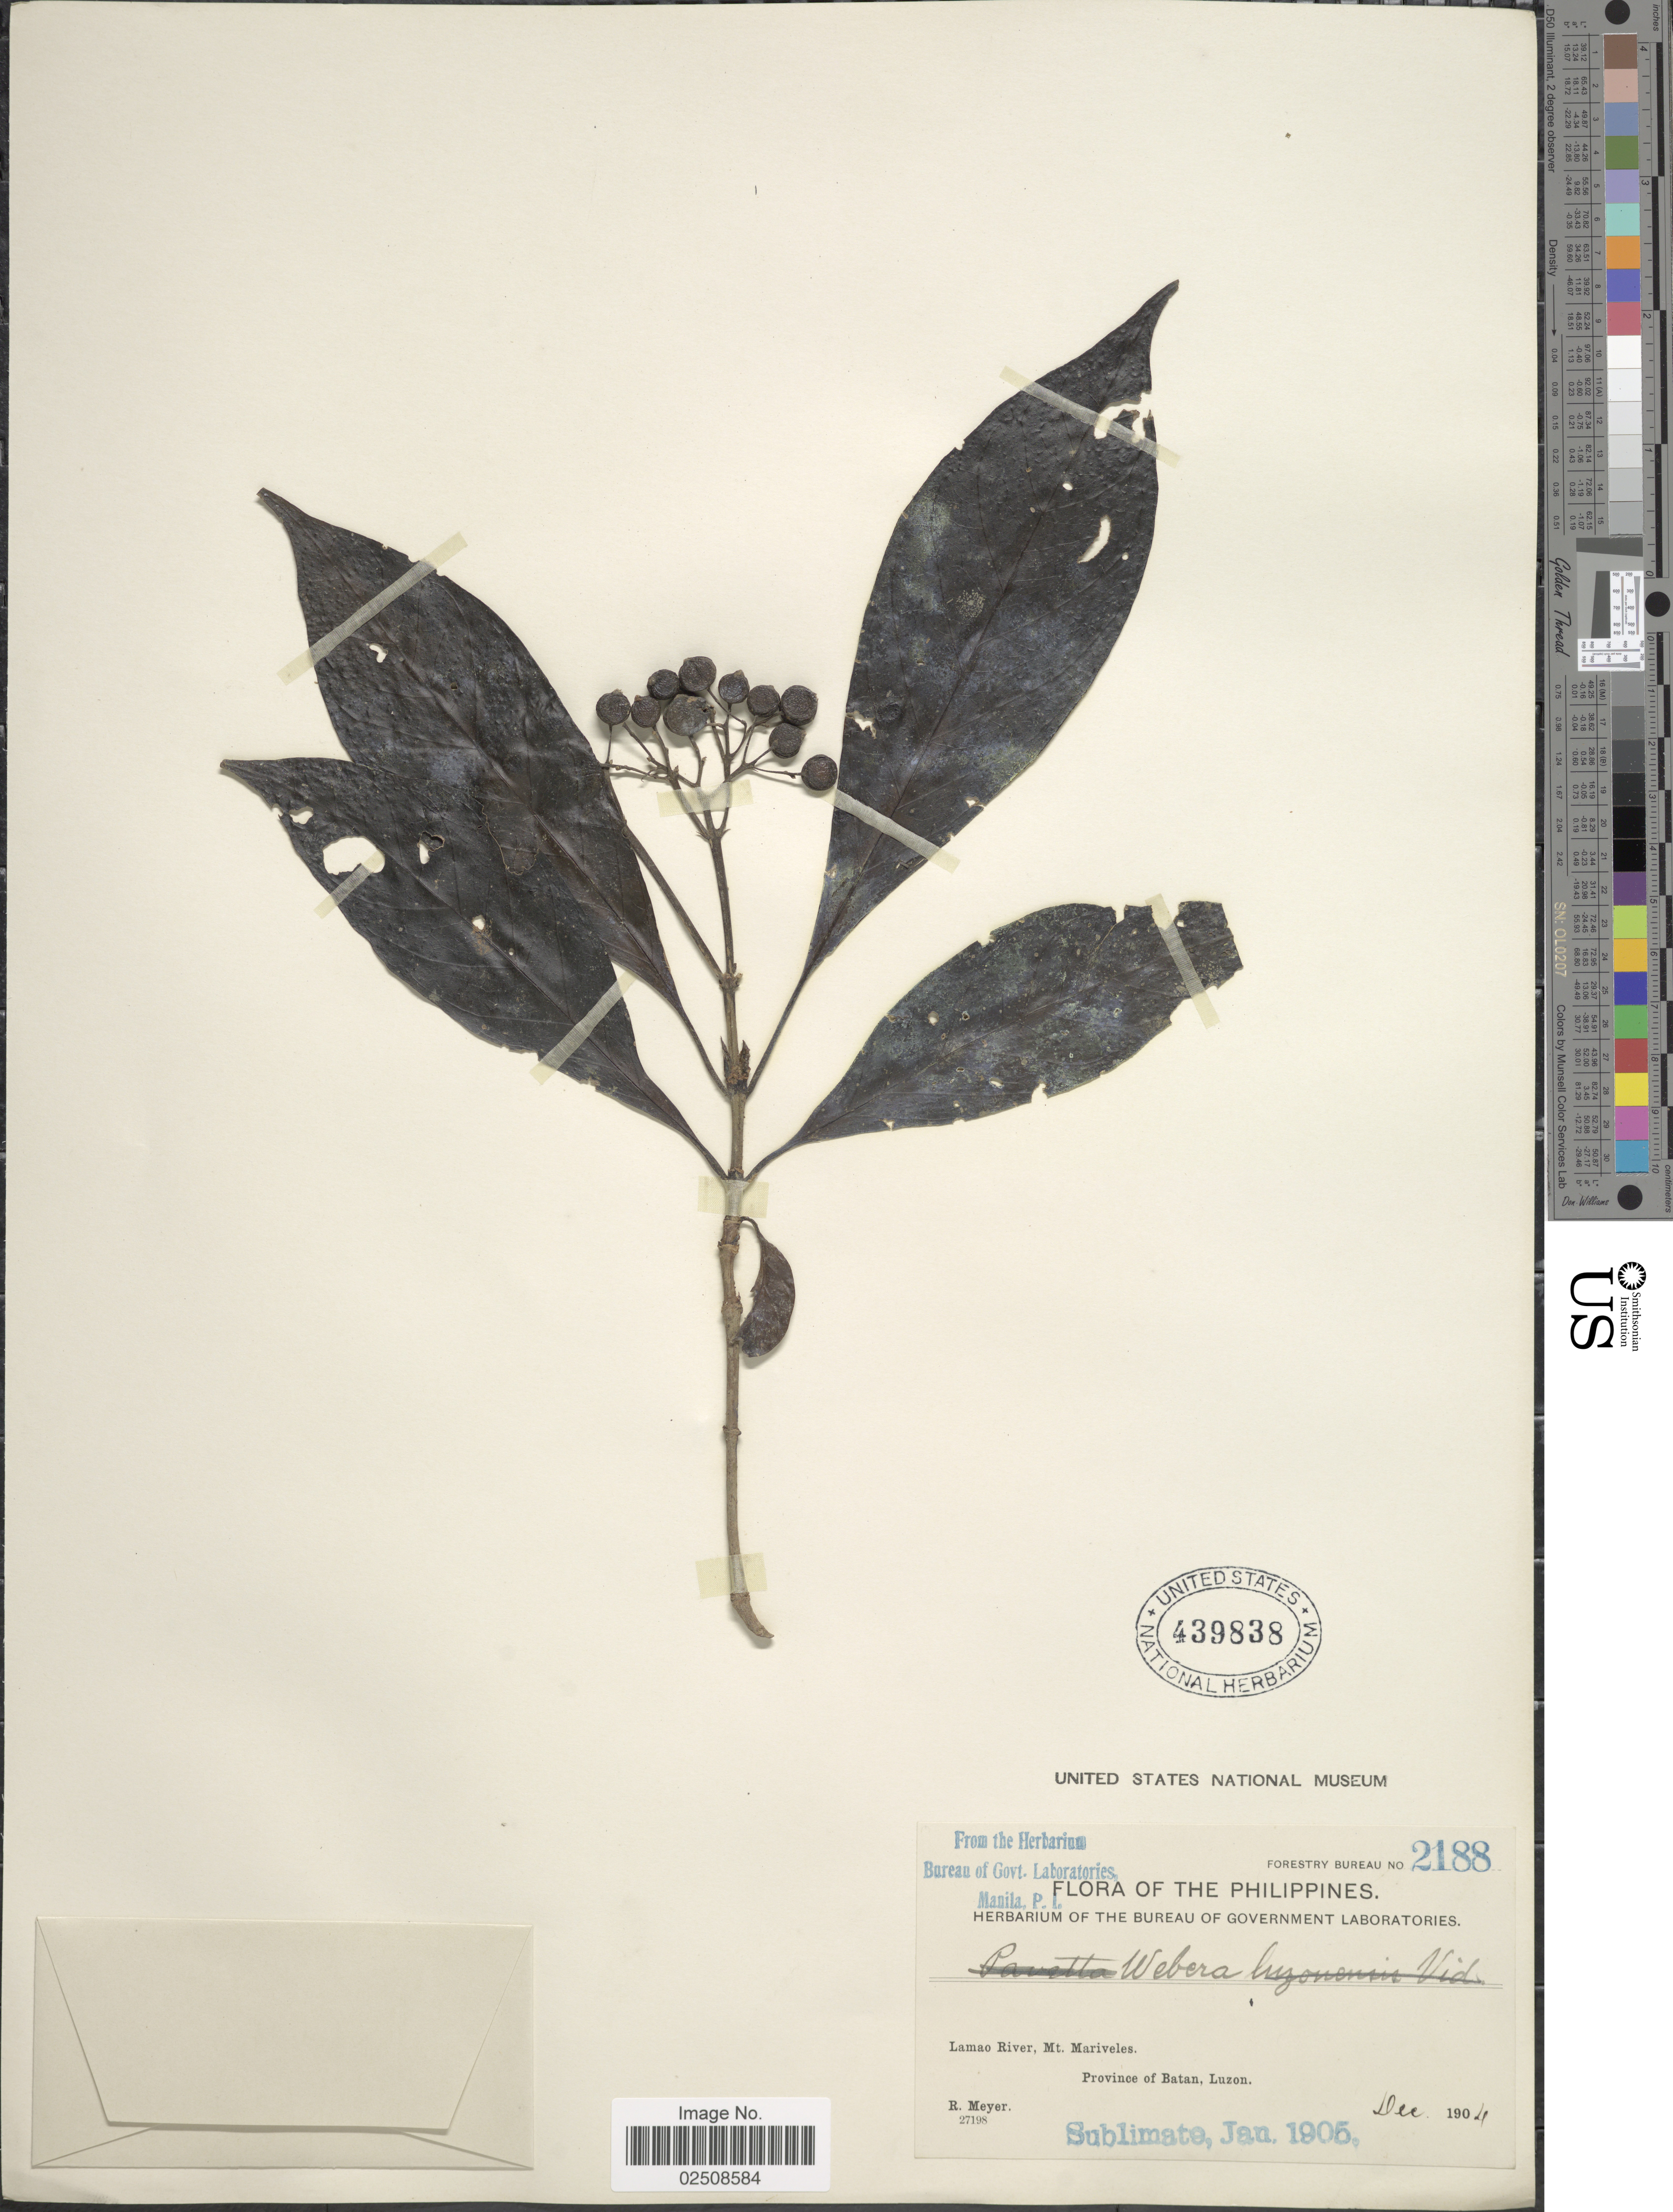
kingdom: Plantae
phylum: Tracheophyta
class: Magnoliopsida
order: Gentianales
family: Rubiaceae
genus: Pavetta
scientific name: Pavetta sp.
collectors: R. Meyer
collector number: Forestry Bureau 2188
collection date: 1904-12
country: Philippines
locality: Lamao River, Mt. Mariveles. Province of Batan, Luzon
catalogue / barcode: US 439838